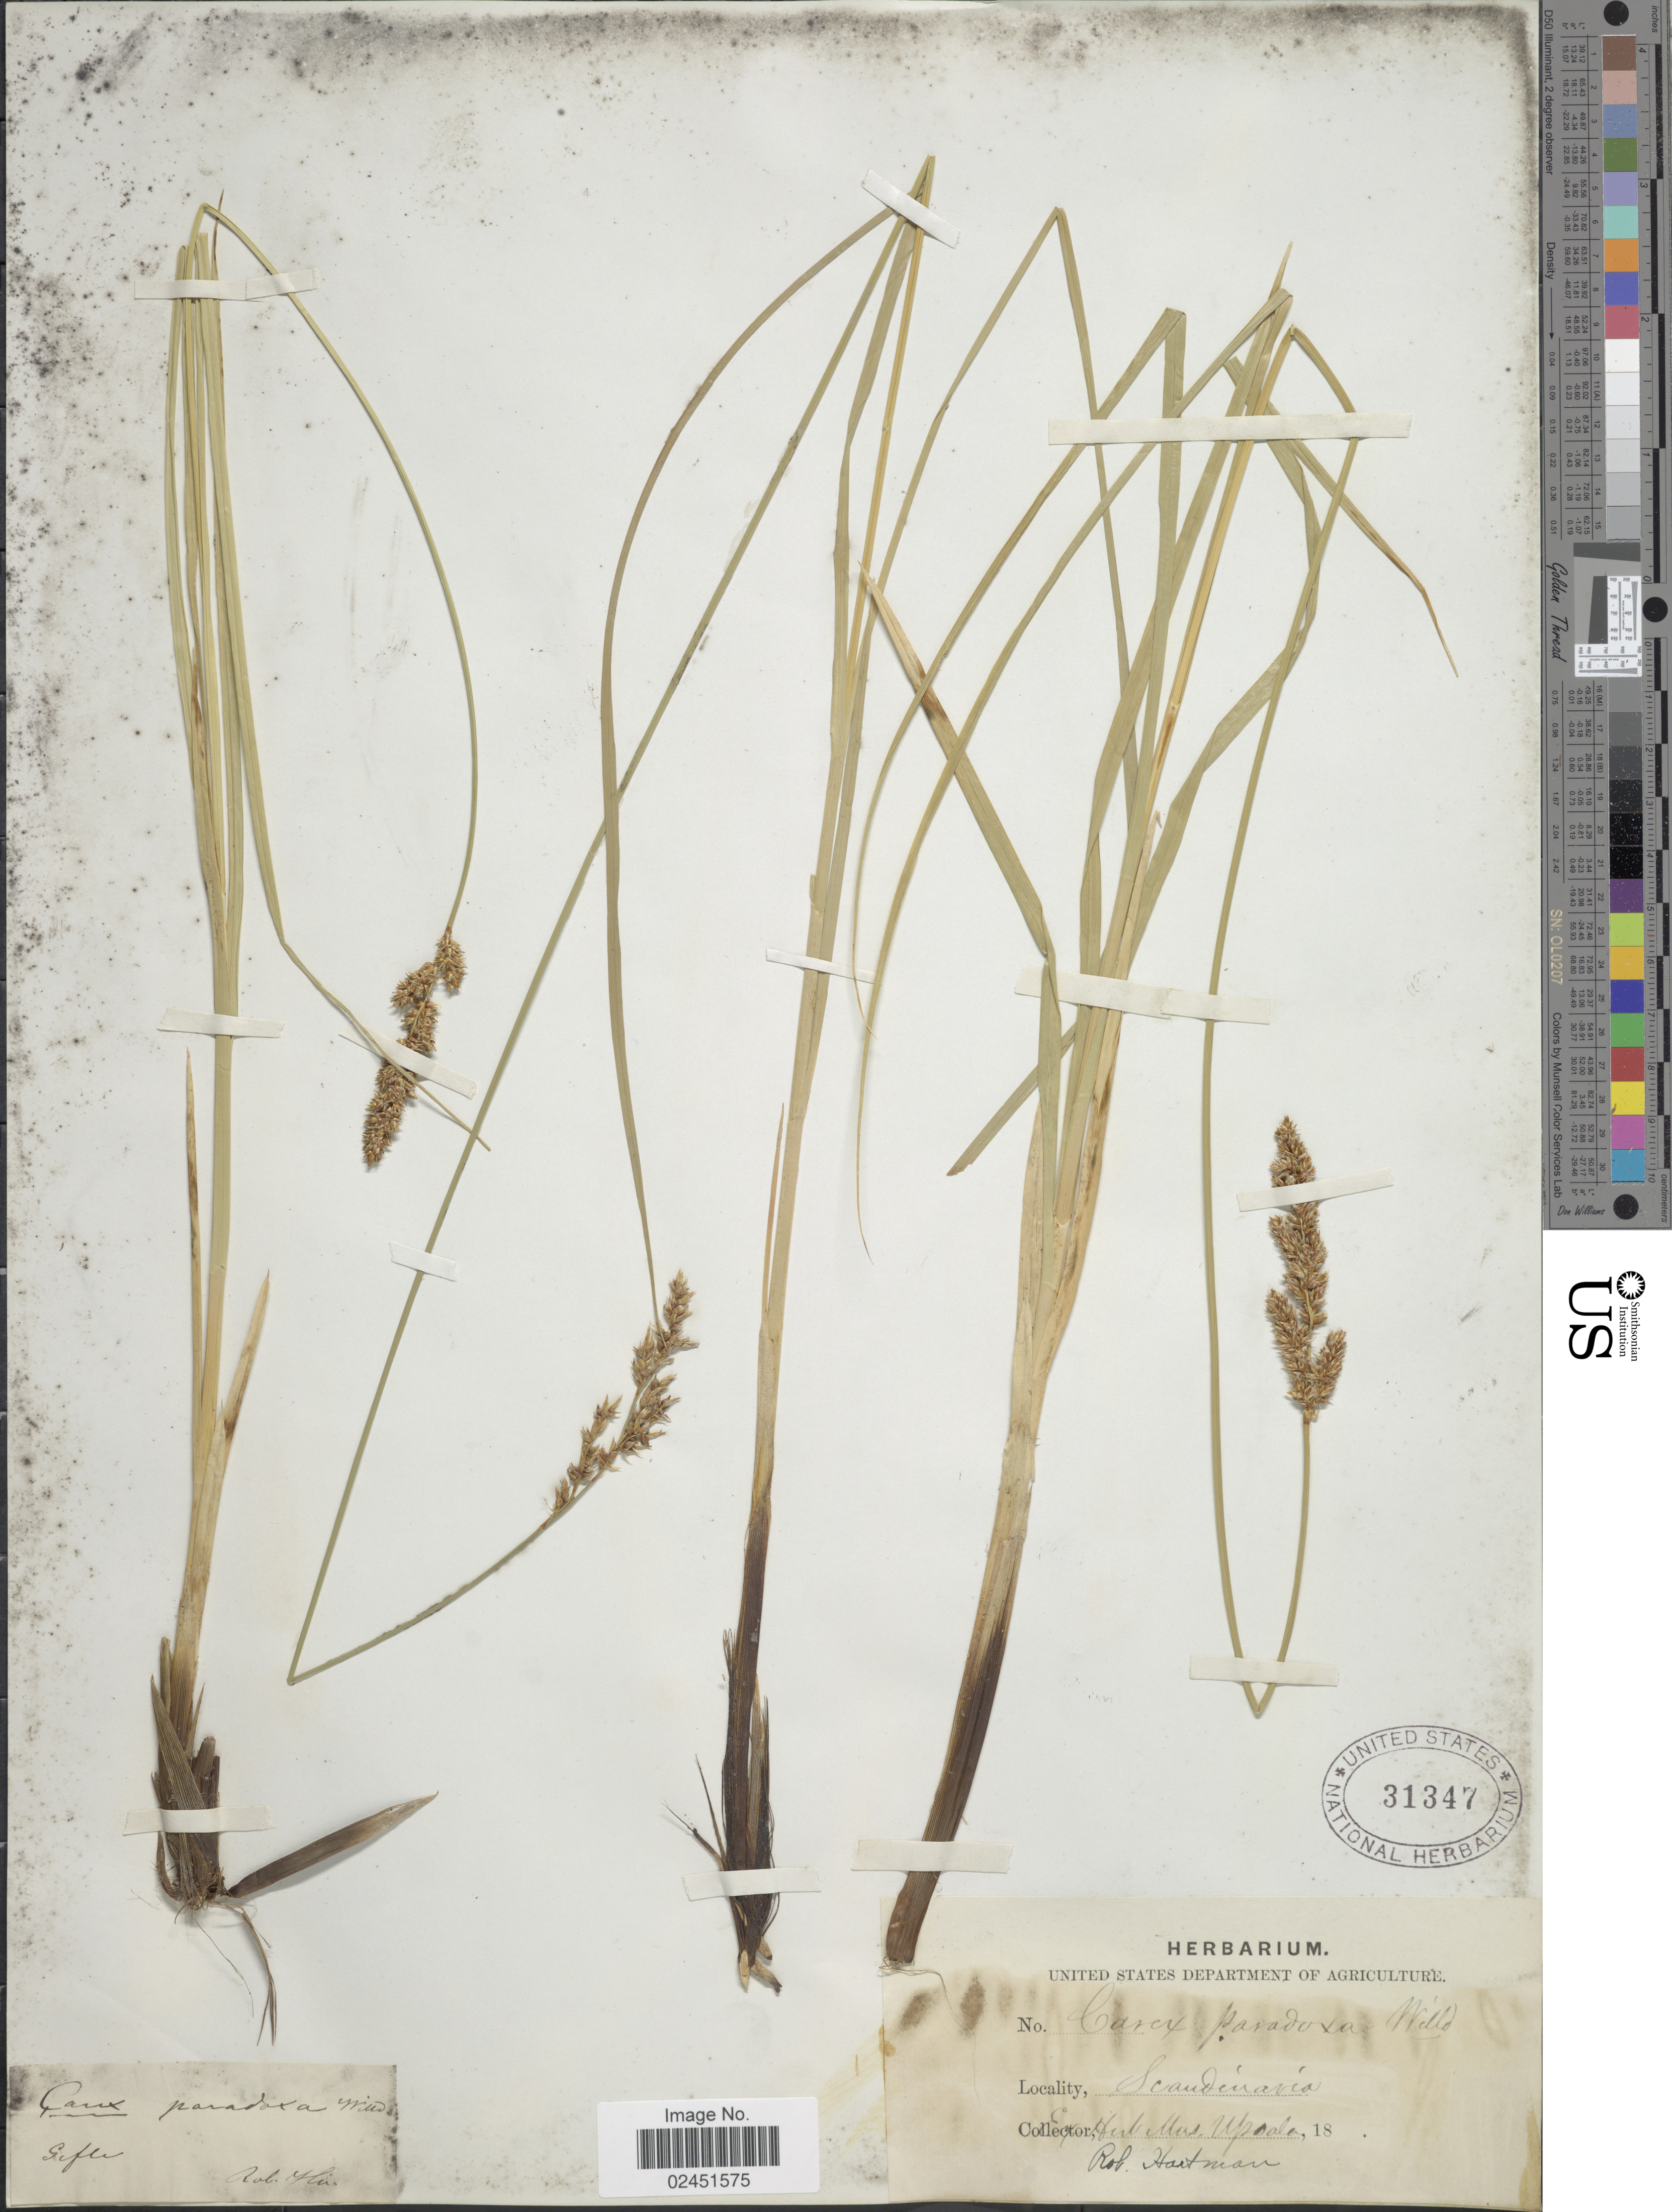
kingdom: Plantae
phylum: Tracheophyta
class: Liliopsida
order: Poales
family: Cyperaceae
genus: Carex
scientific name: Carex appropinquata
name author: Schumach.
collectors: R. W. Hartman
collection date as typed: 18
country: Sweden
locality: Scandinavia, Gefle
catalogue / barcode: US 31347